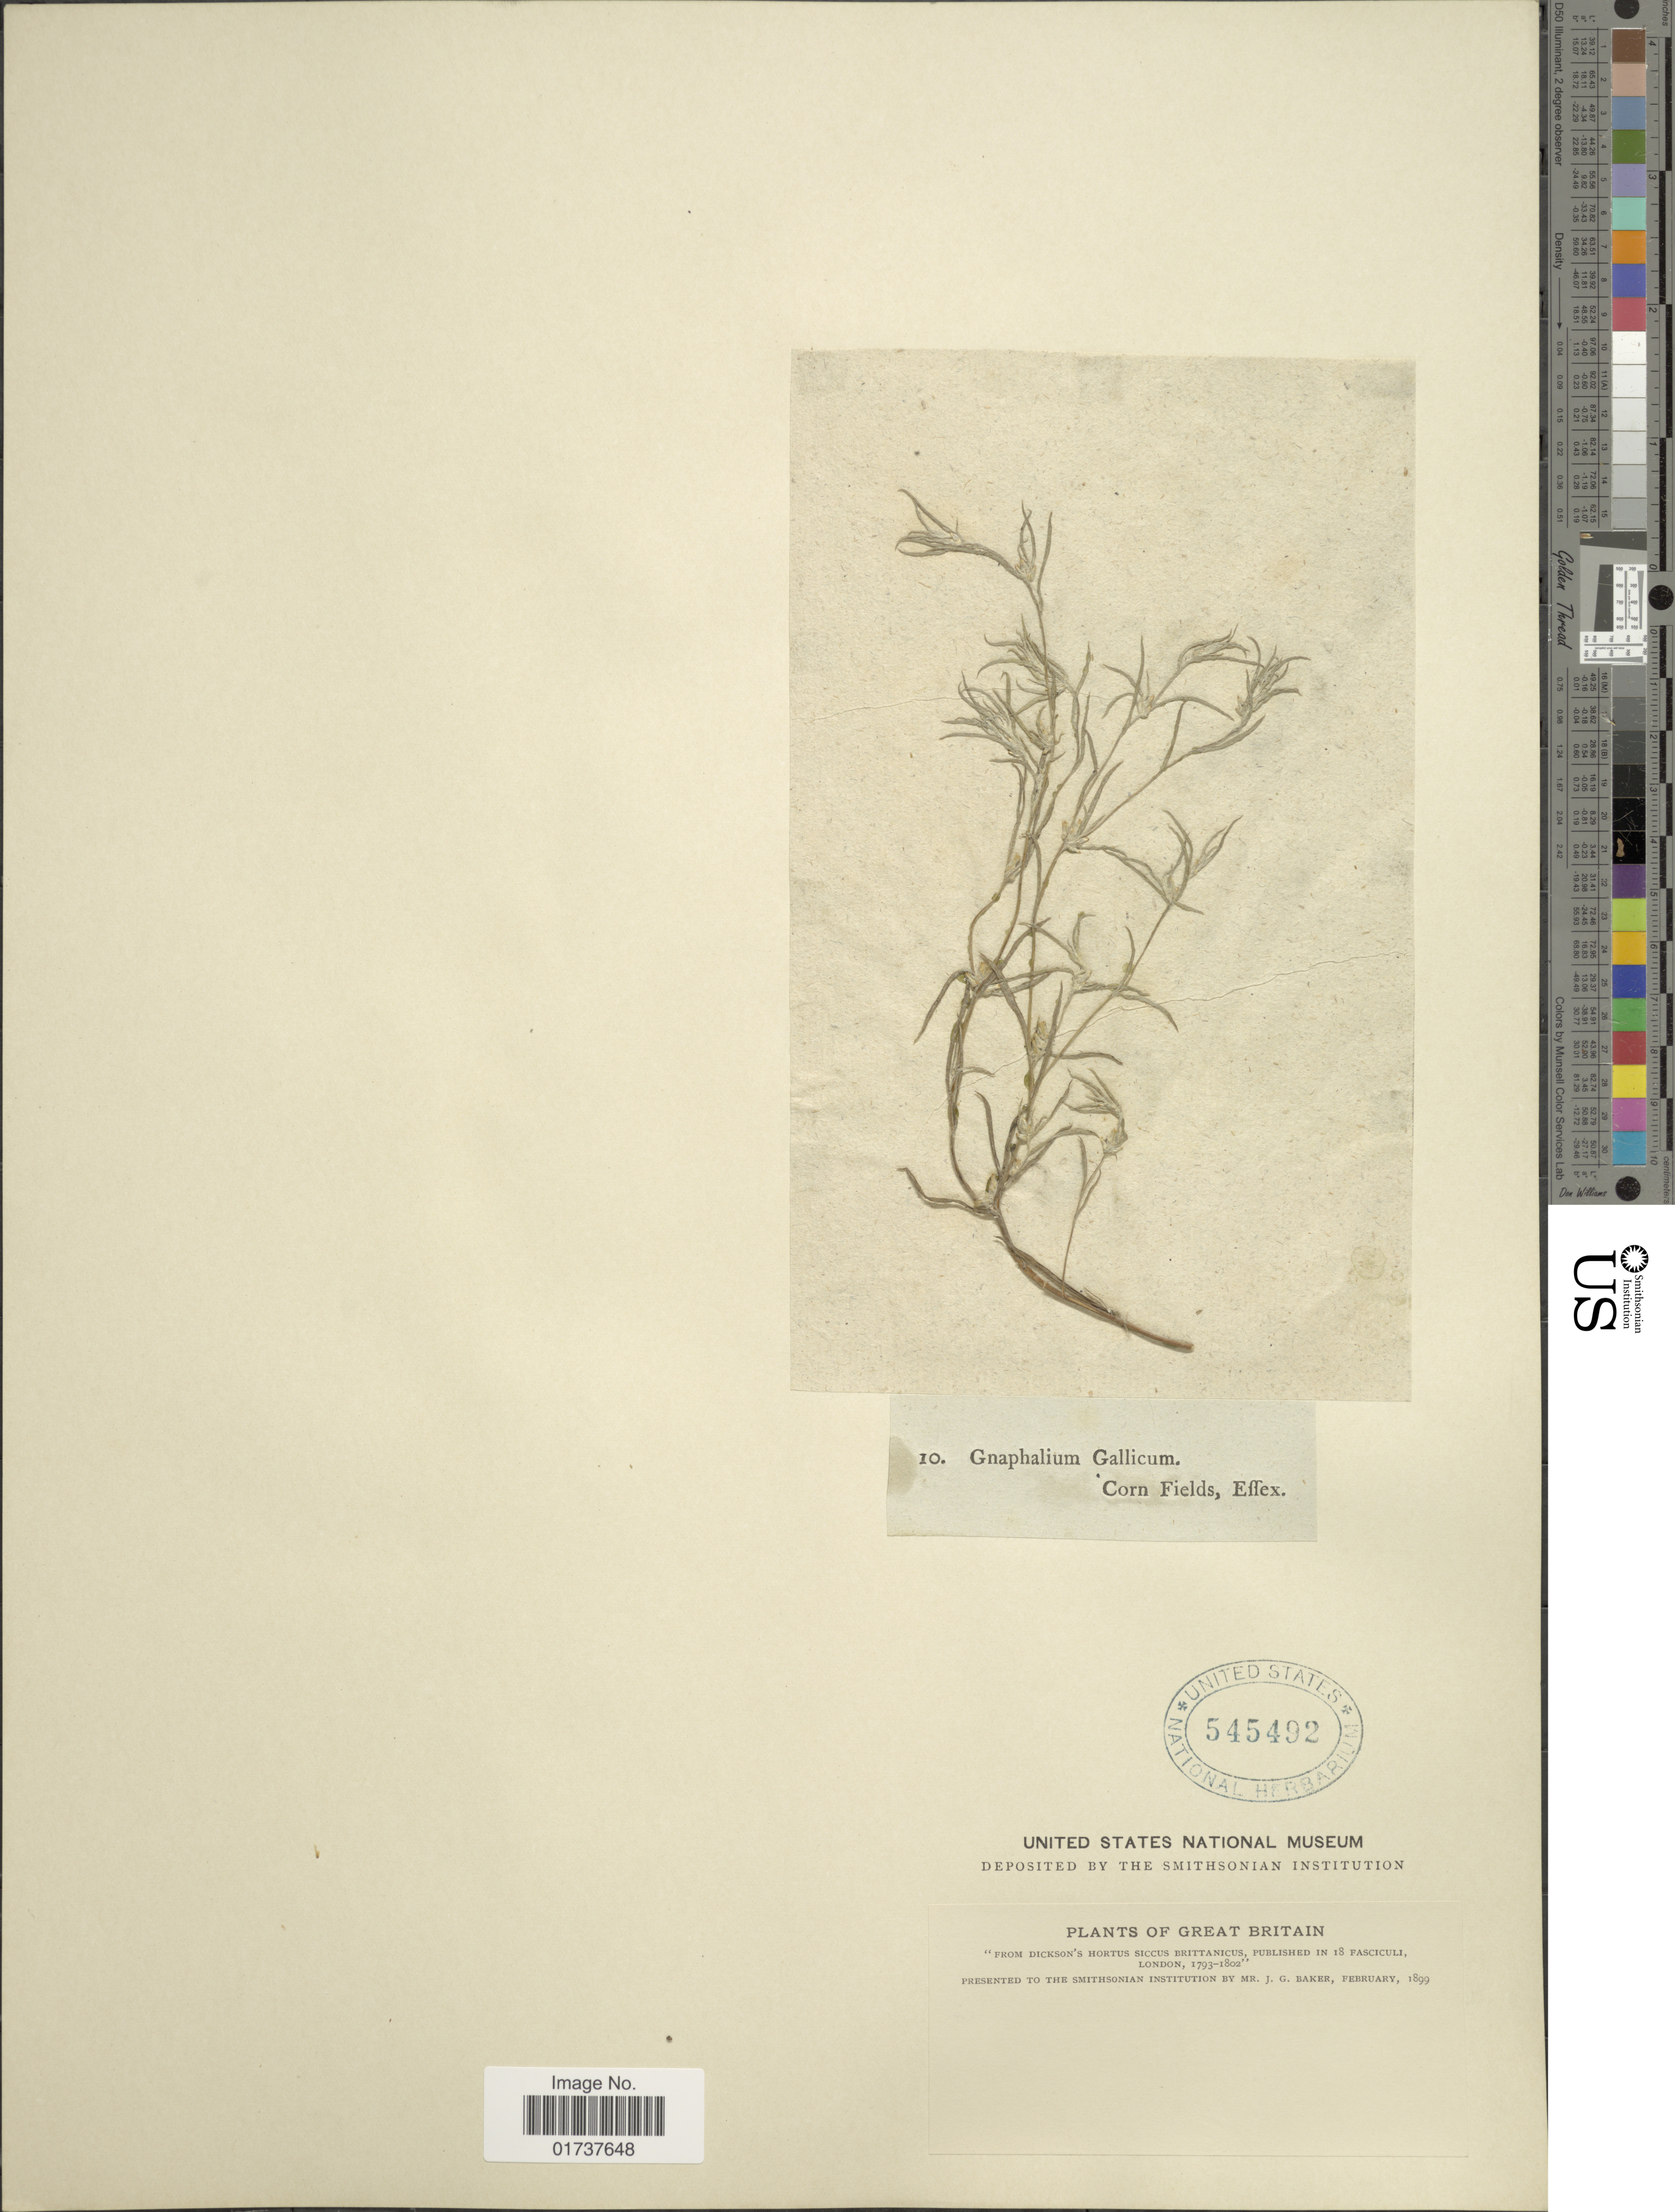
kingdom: Plantae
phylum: Tracheophyta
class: Magnoliopsida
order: Asterales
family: Asteraceae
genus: Gnaphalium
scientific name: Gnaphalium sp.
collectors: U.S. National Herbarium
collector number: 10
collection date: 1899-02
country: United Kingdom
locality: Effex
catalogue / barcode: US 545492